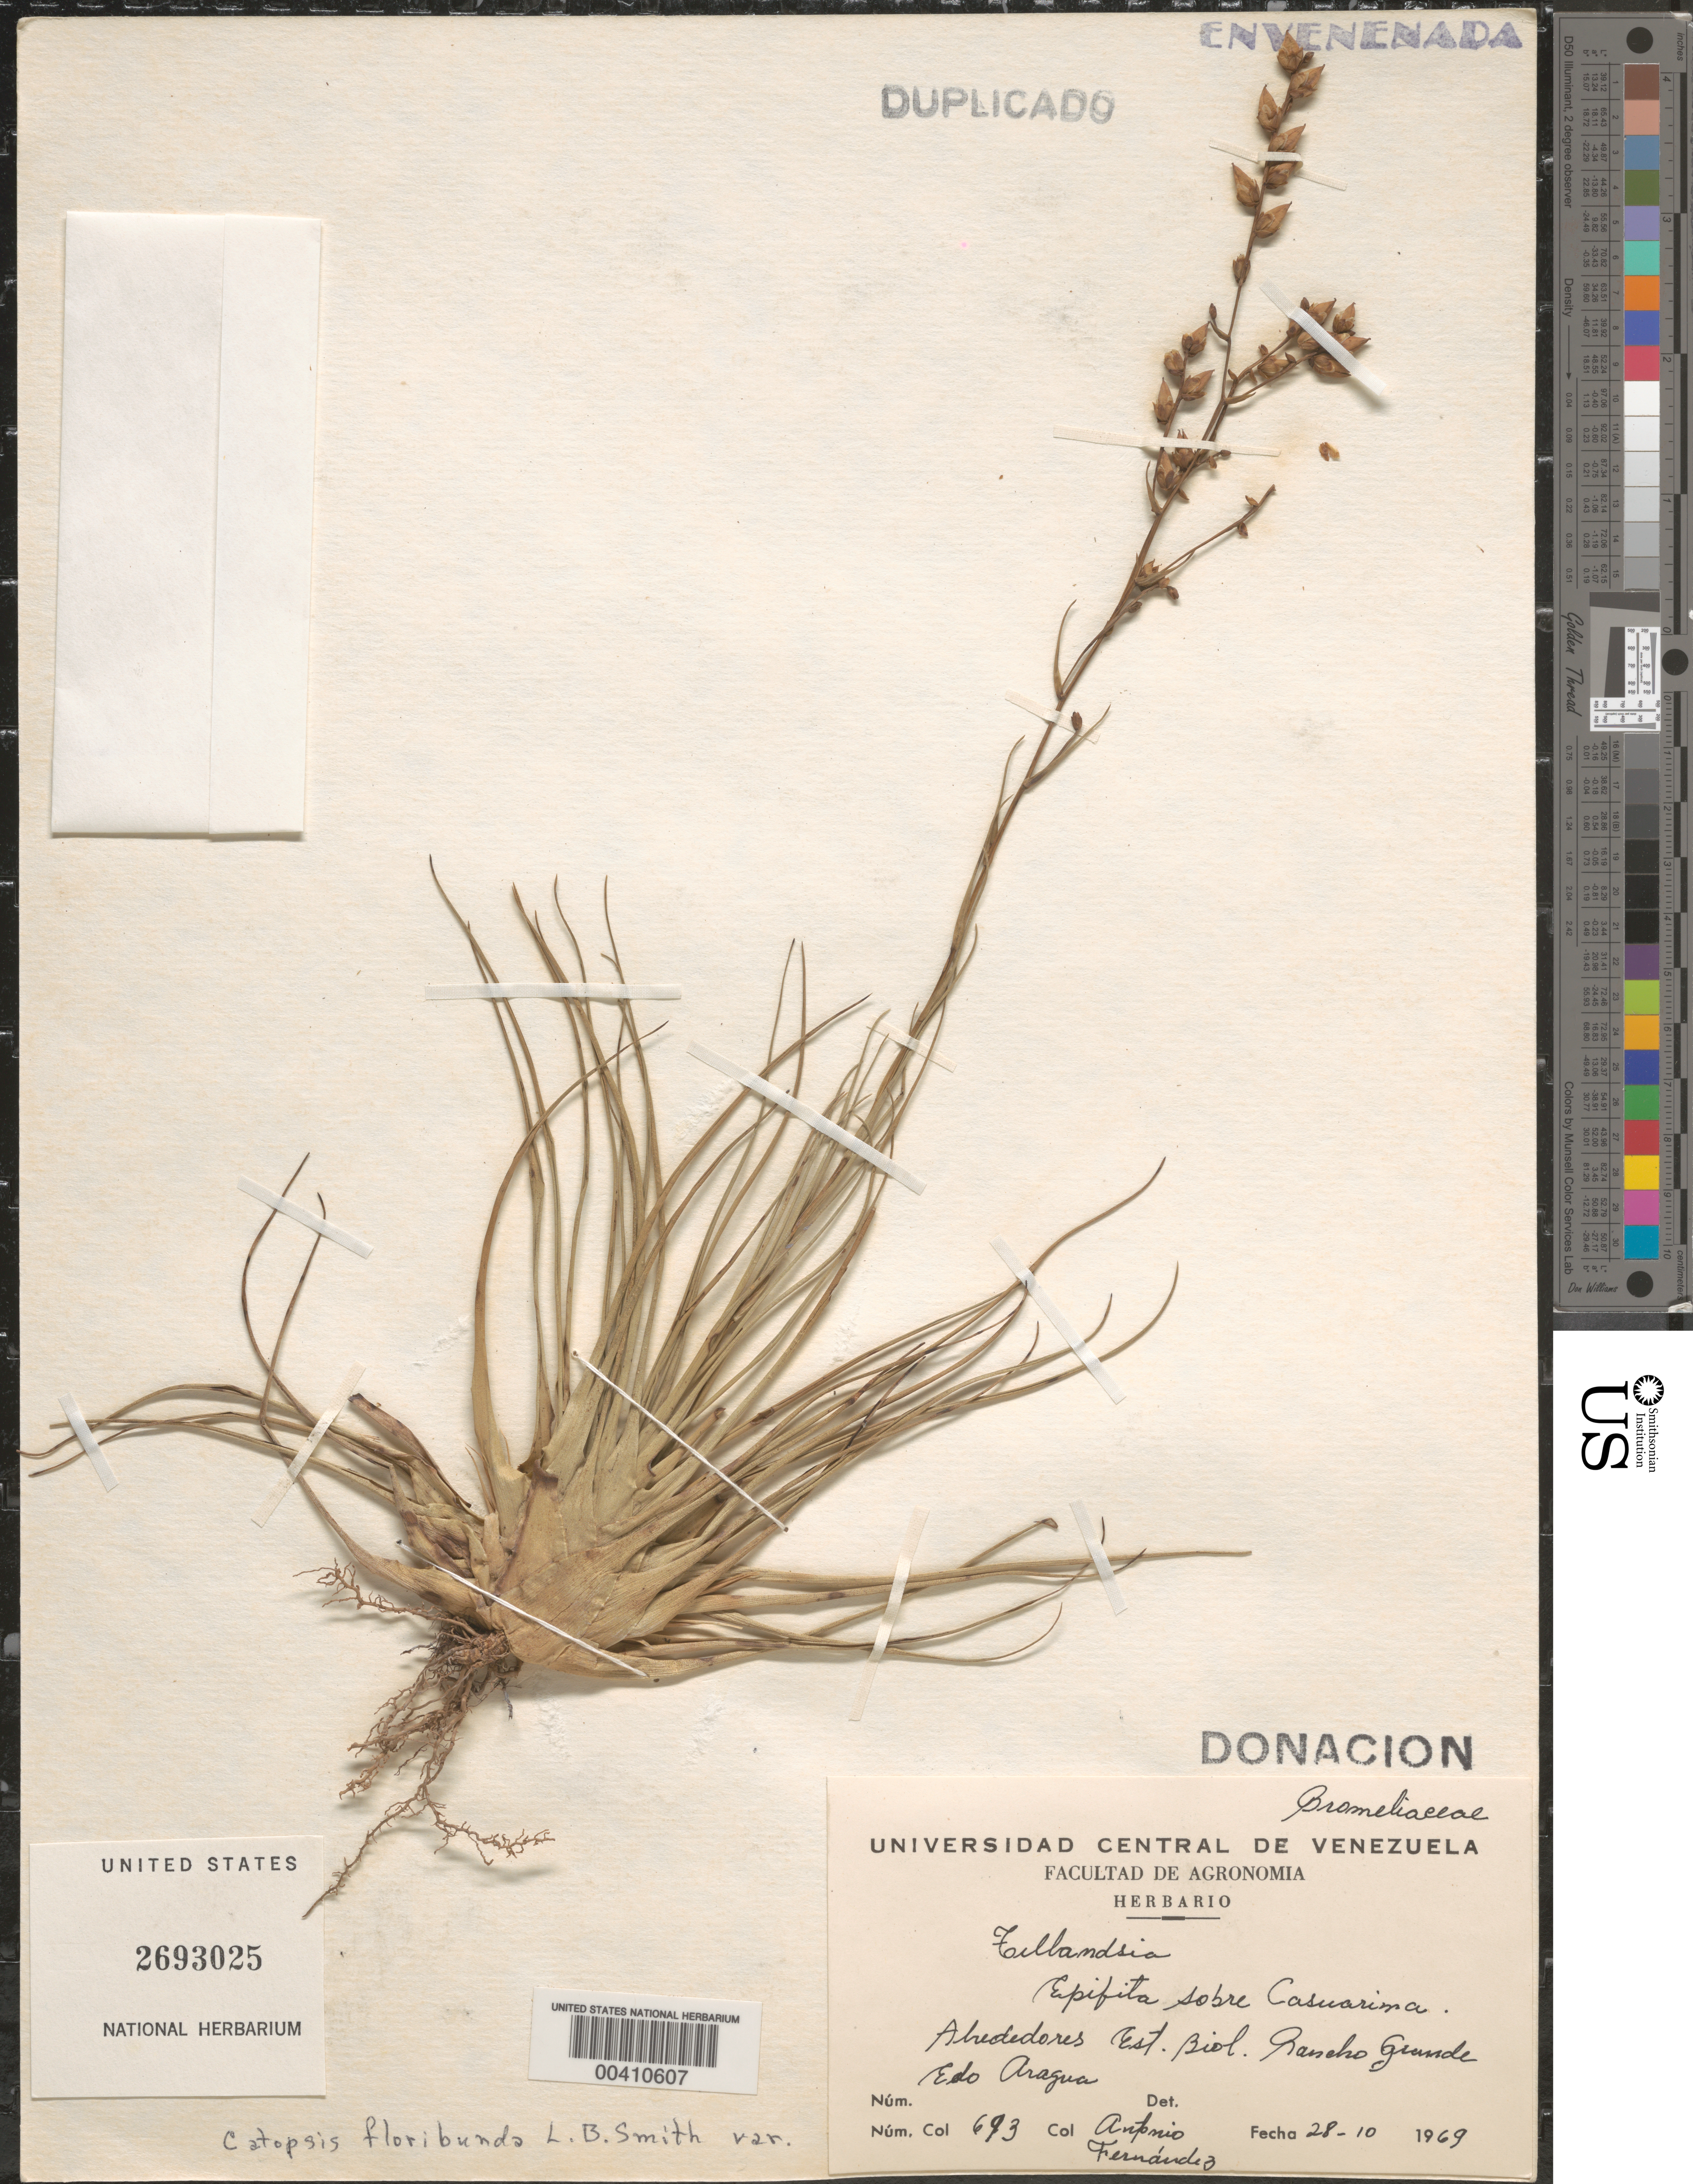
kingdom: Plantae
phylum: Tracheophyta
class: Liliopsida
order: Poales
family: Bromeliaceae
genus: Catopsis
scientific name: Catopsis floribunda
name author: L.B. Sm.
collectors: Á. Fernández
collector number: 693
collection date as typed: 28 Oct 1969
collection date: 1969-10-28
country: Venezuela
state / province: Aragua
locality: Alrededores est. biol. rancho grande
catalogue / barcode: US 2693025